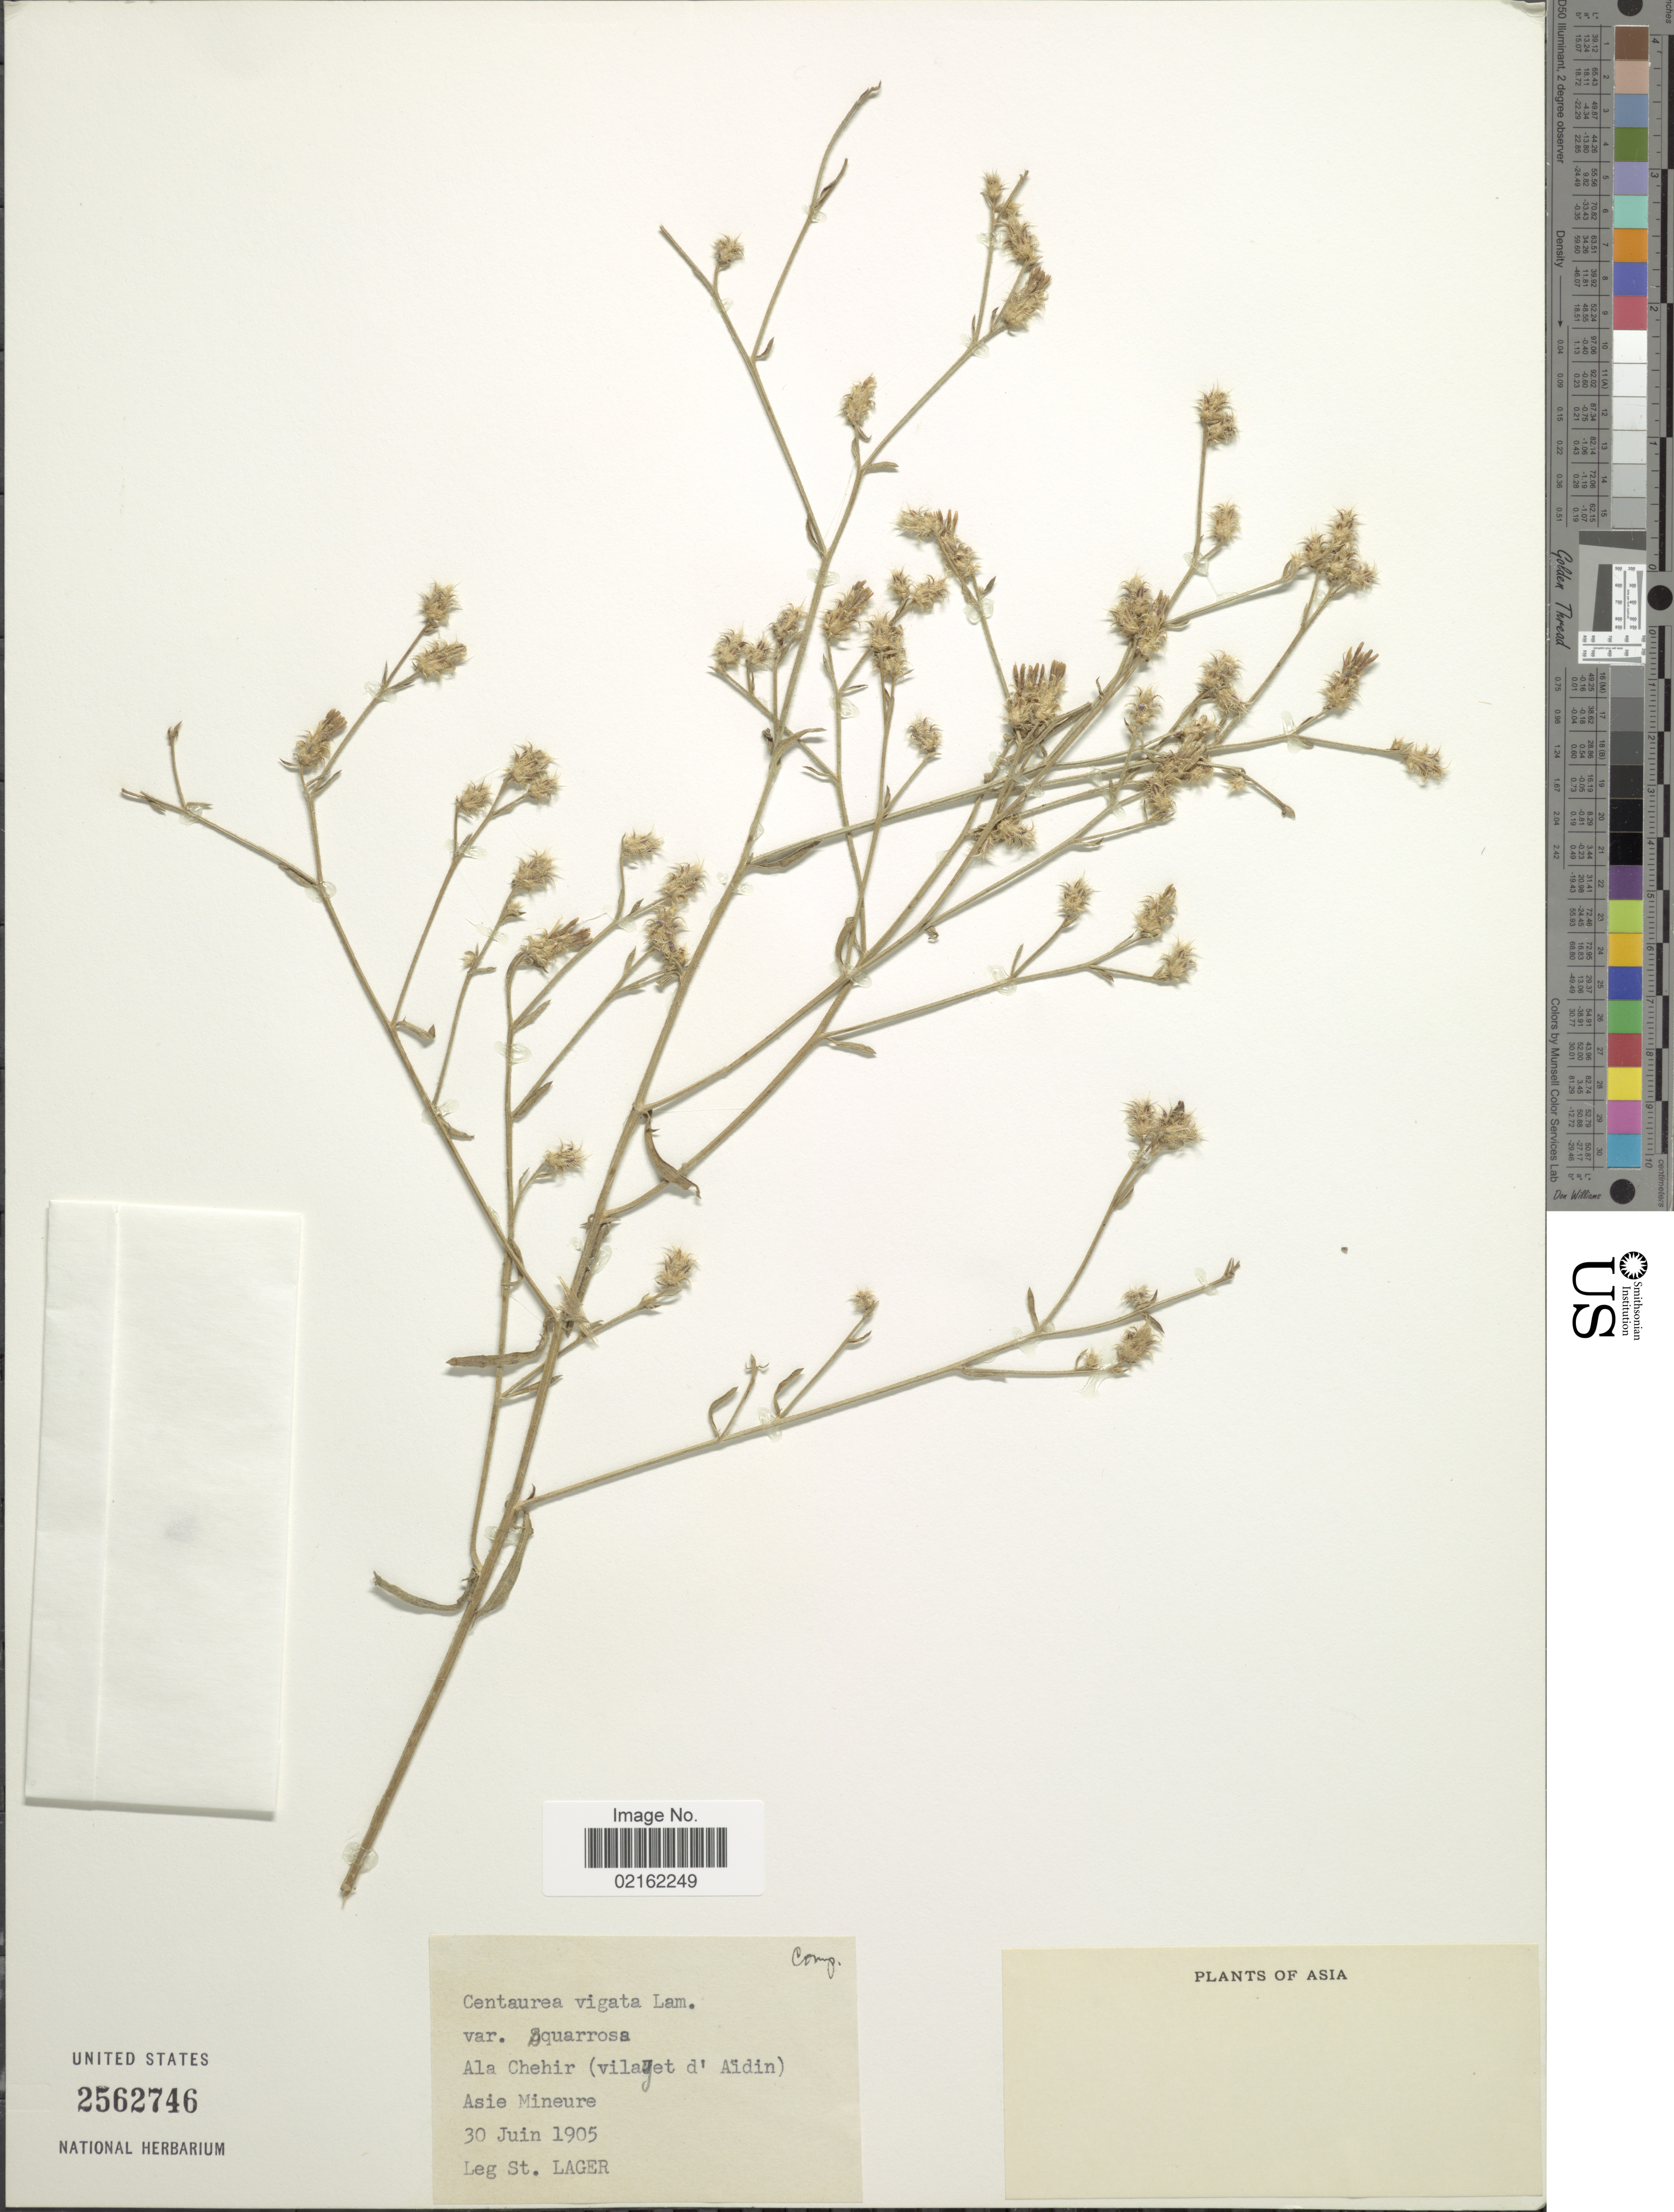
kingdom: Plantae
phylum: Tracheophyta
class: Magnoliopsida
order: Asterales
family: Asteraceae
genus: Centaurea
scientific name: Centaurea virgata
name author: Lam.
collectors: -. St. Lager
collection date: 1905-06-30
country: Turkey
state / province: Izmir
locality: Ala Chehir (vilaret d' Aidin), Asie Mineure, Asia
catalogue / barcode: US 2562746